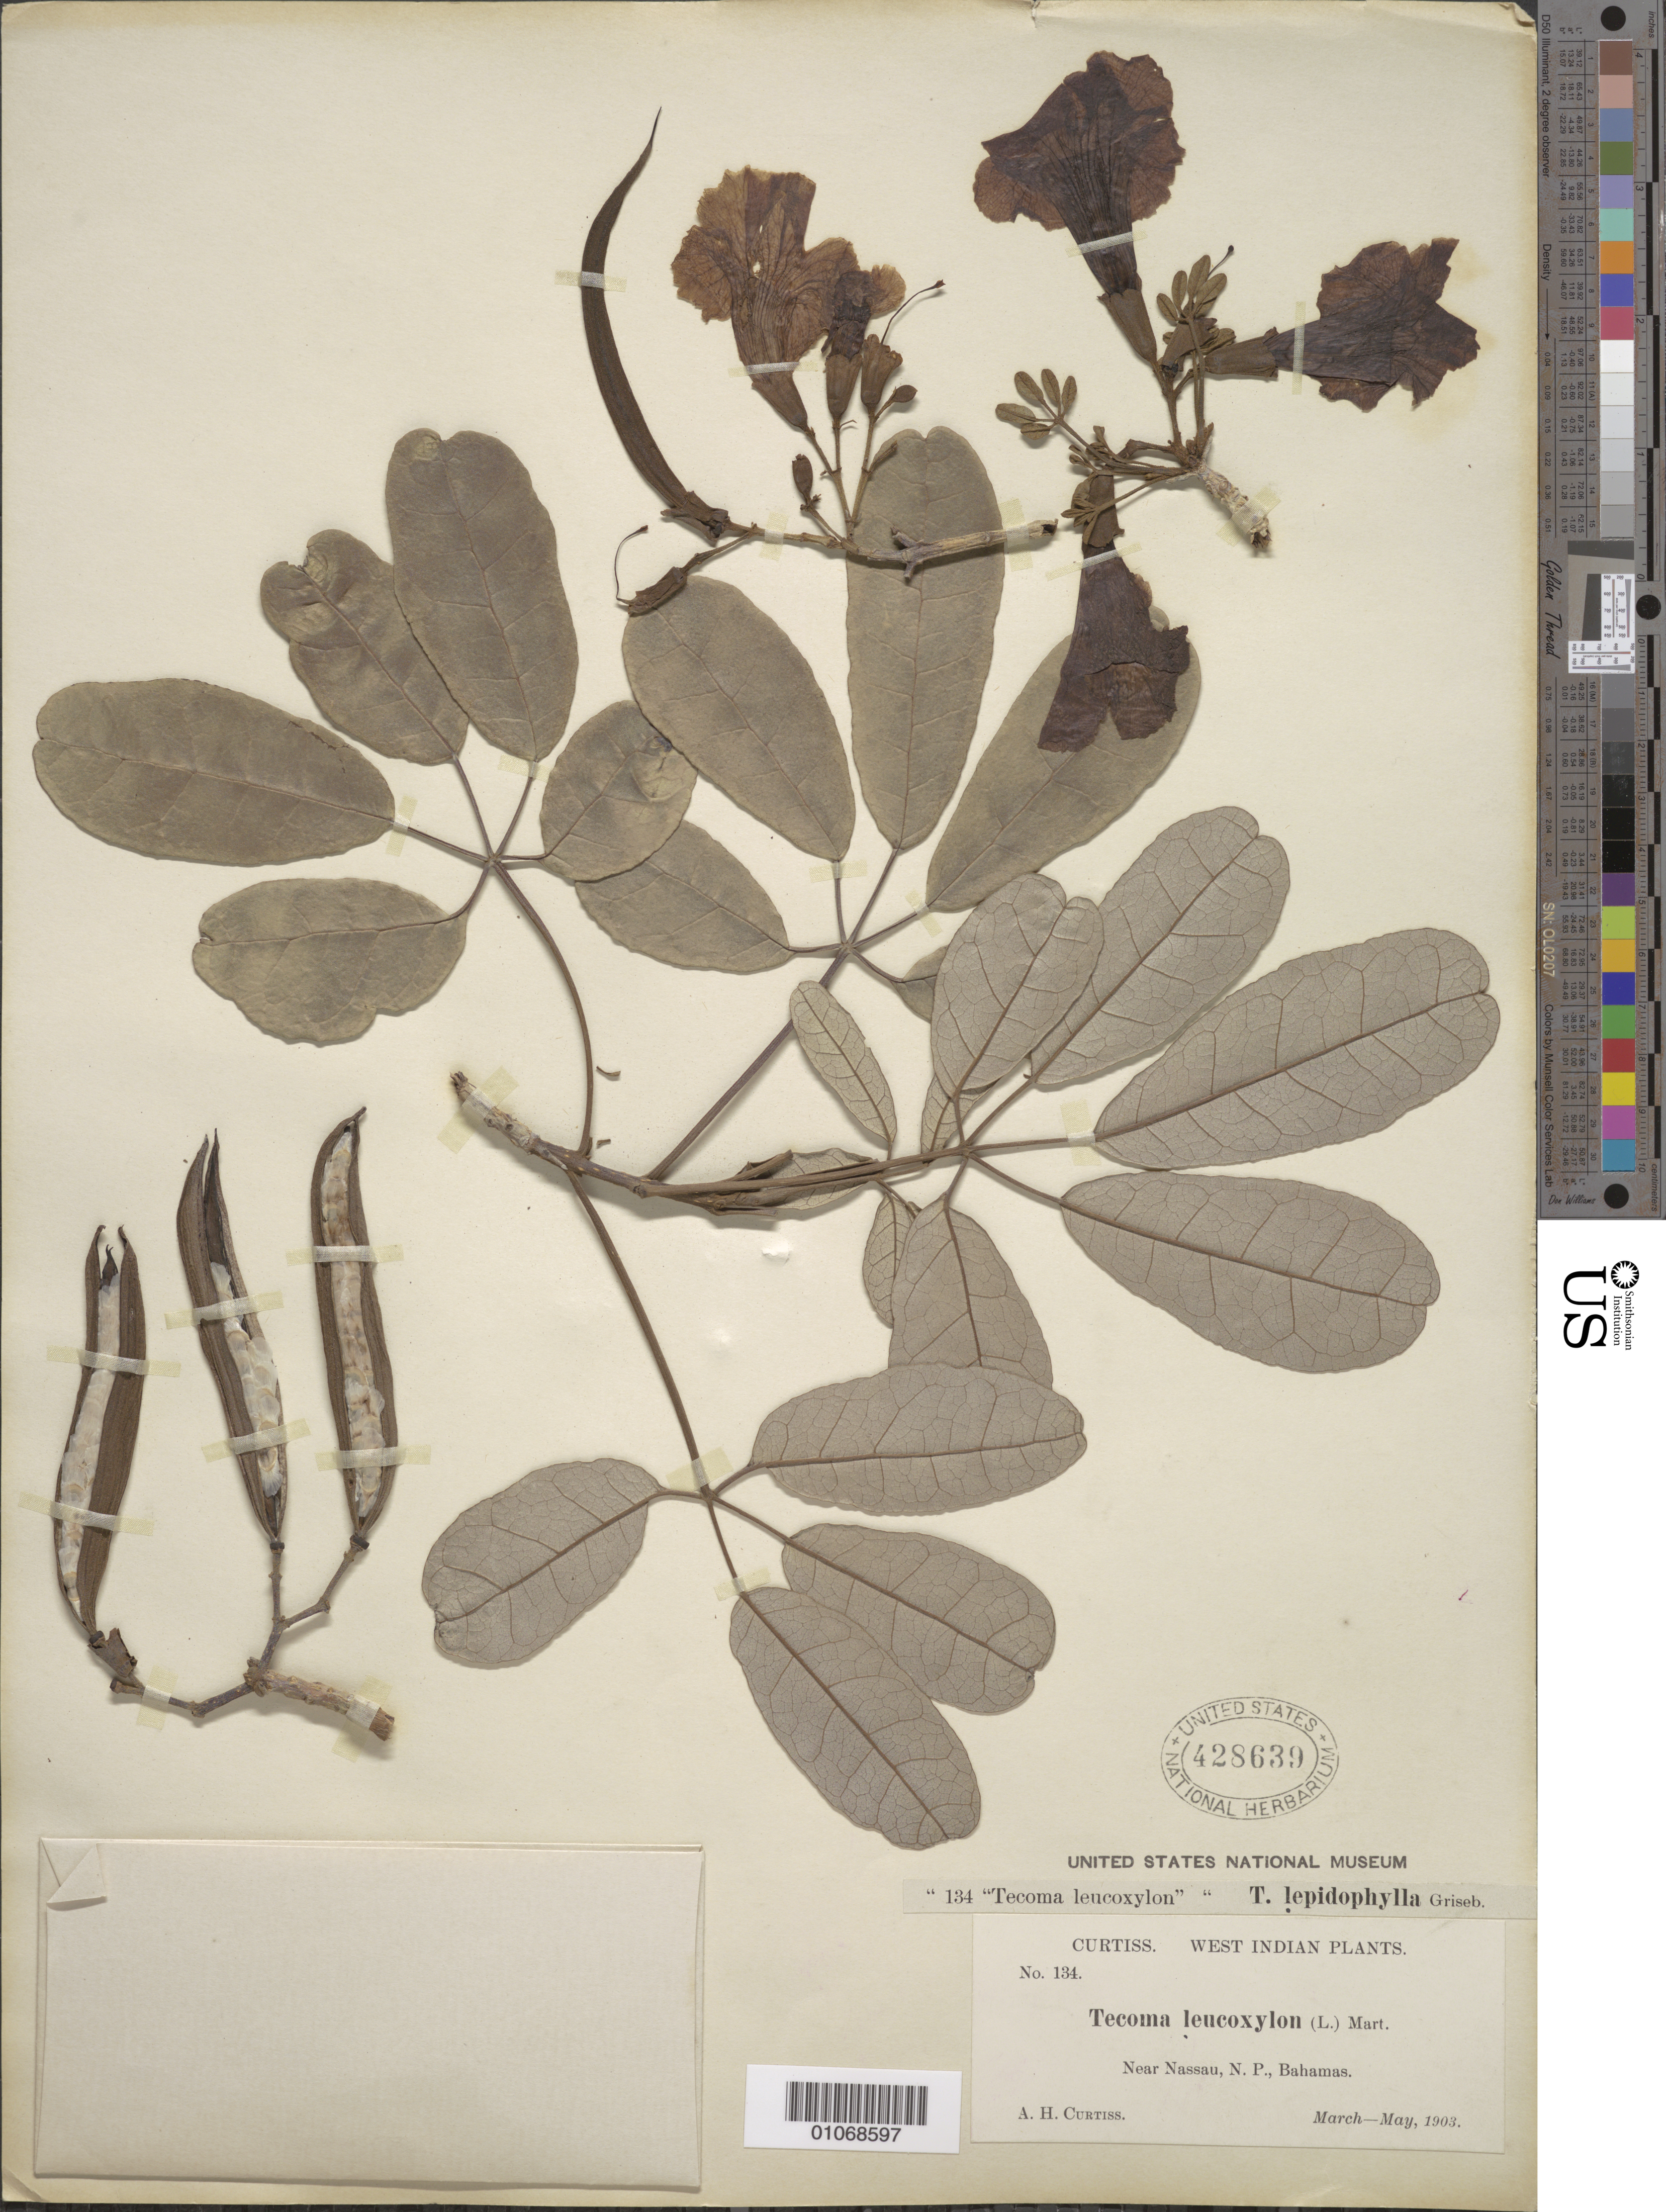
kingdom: Plantae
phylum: Tracheophyta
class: Magnoliopsida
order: Lamiales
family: Bignoniaceae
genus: Tabebuia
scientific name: Tabebuia pallida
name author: (Lindl.) Miers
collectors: A. H. Curtiss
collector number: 134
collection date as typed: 01 Mar 1903 to 31 May 1903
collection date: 1903-03-01/1903-05-31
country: Bahamas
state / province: New Providence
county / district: Nassau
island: New Providence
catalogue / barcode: US 428639